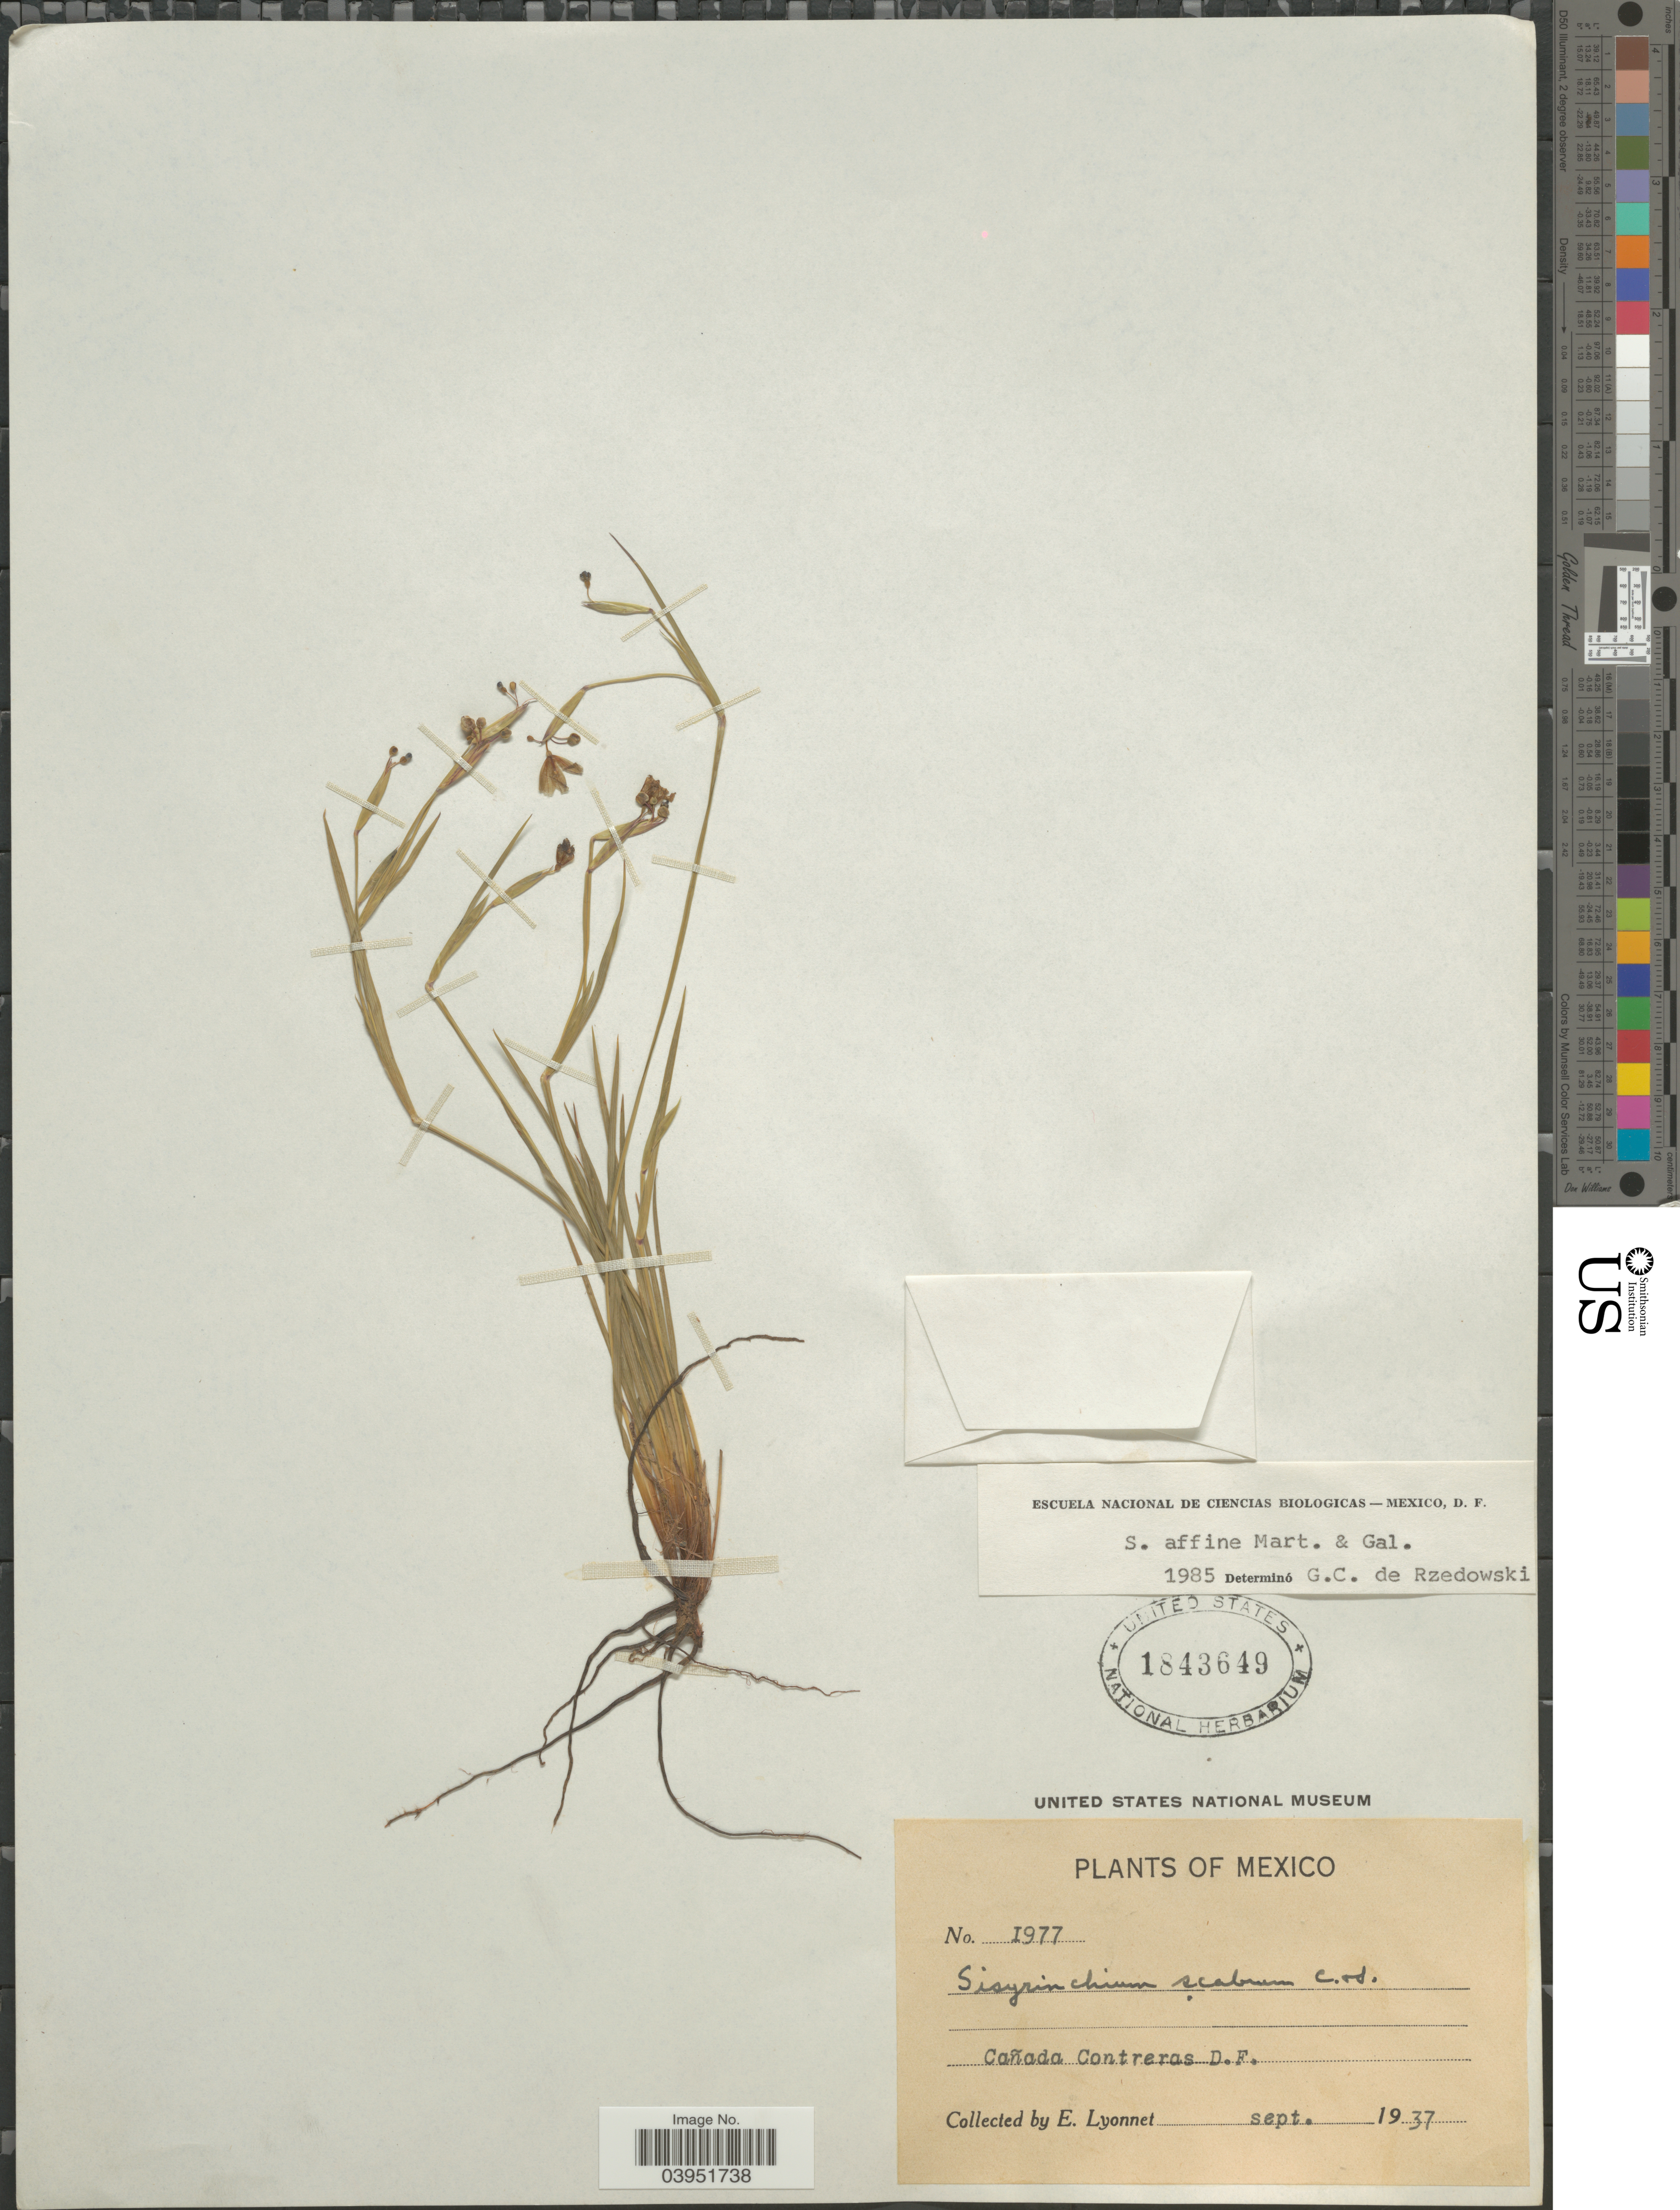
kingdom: Plantae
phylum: Tracheophyta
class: Liliopsida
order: Asparagales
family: Iridaceae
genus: Sisyrinchium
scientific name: Sisyrinchium affine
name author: M. Martens & Galeotti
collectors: E. Lyonnet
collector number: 1977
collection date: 1937-09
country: Mexico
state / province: Distrito Federal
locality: Cañada Contreras.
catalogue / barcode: US 1843649